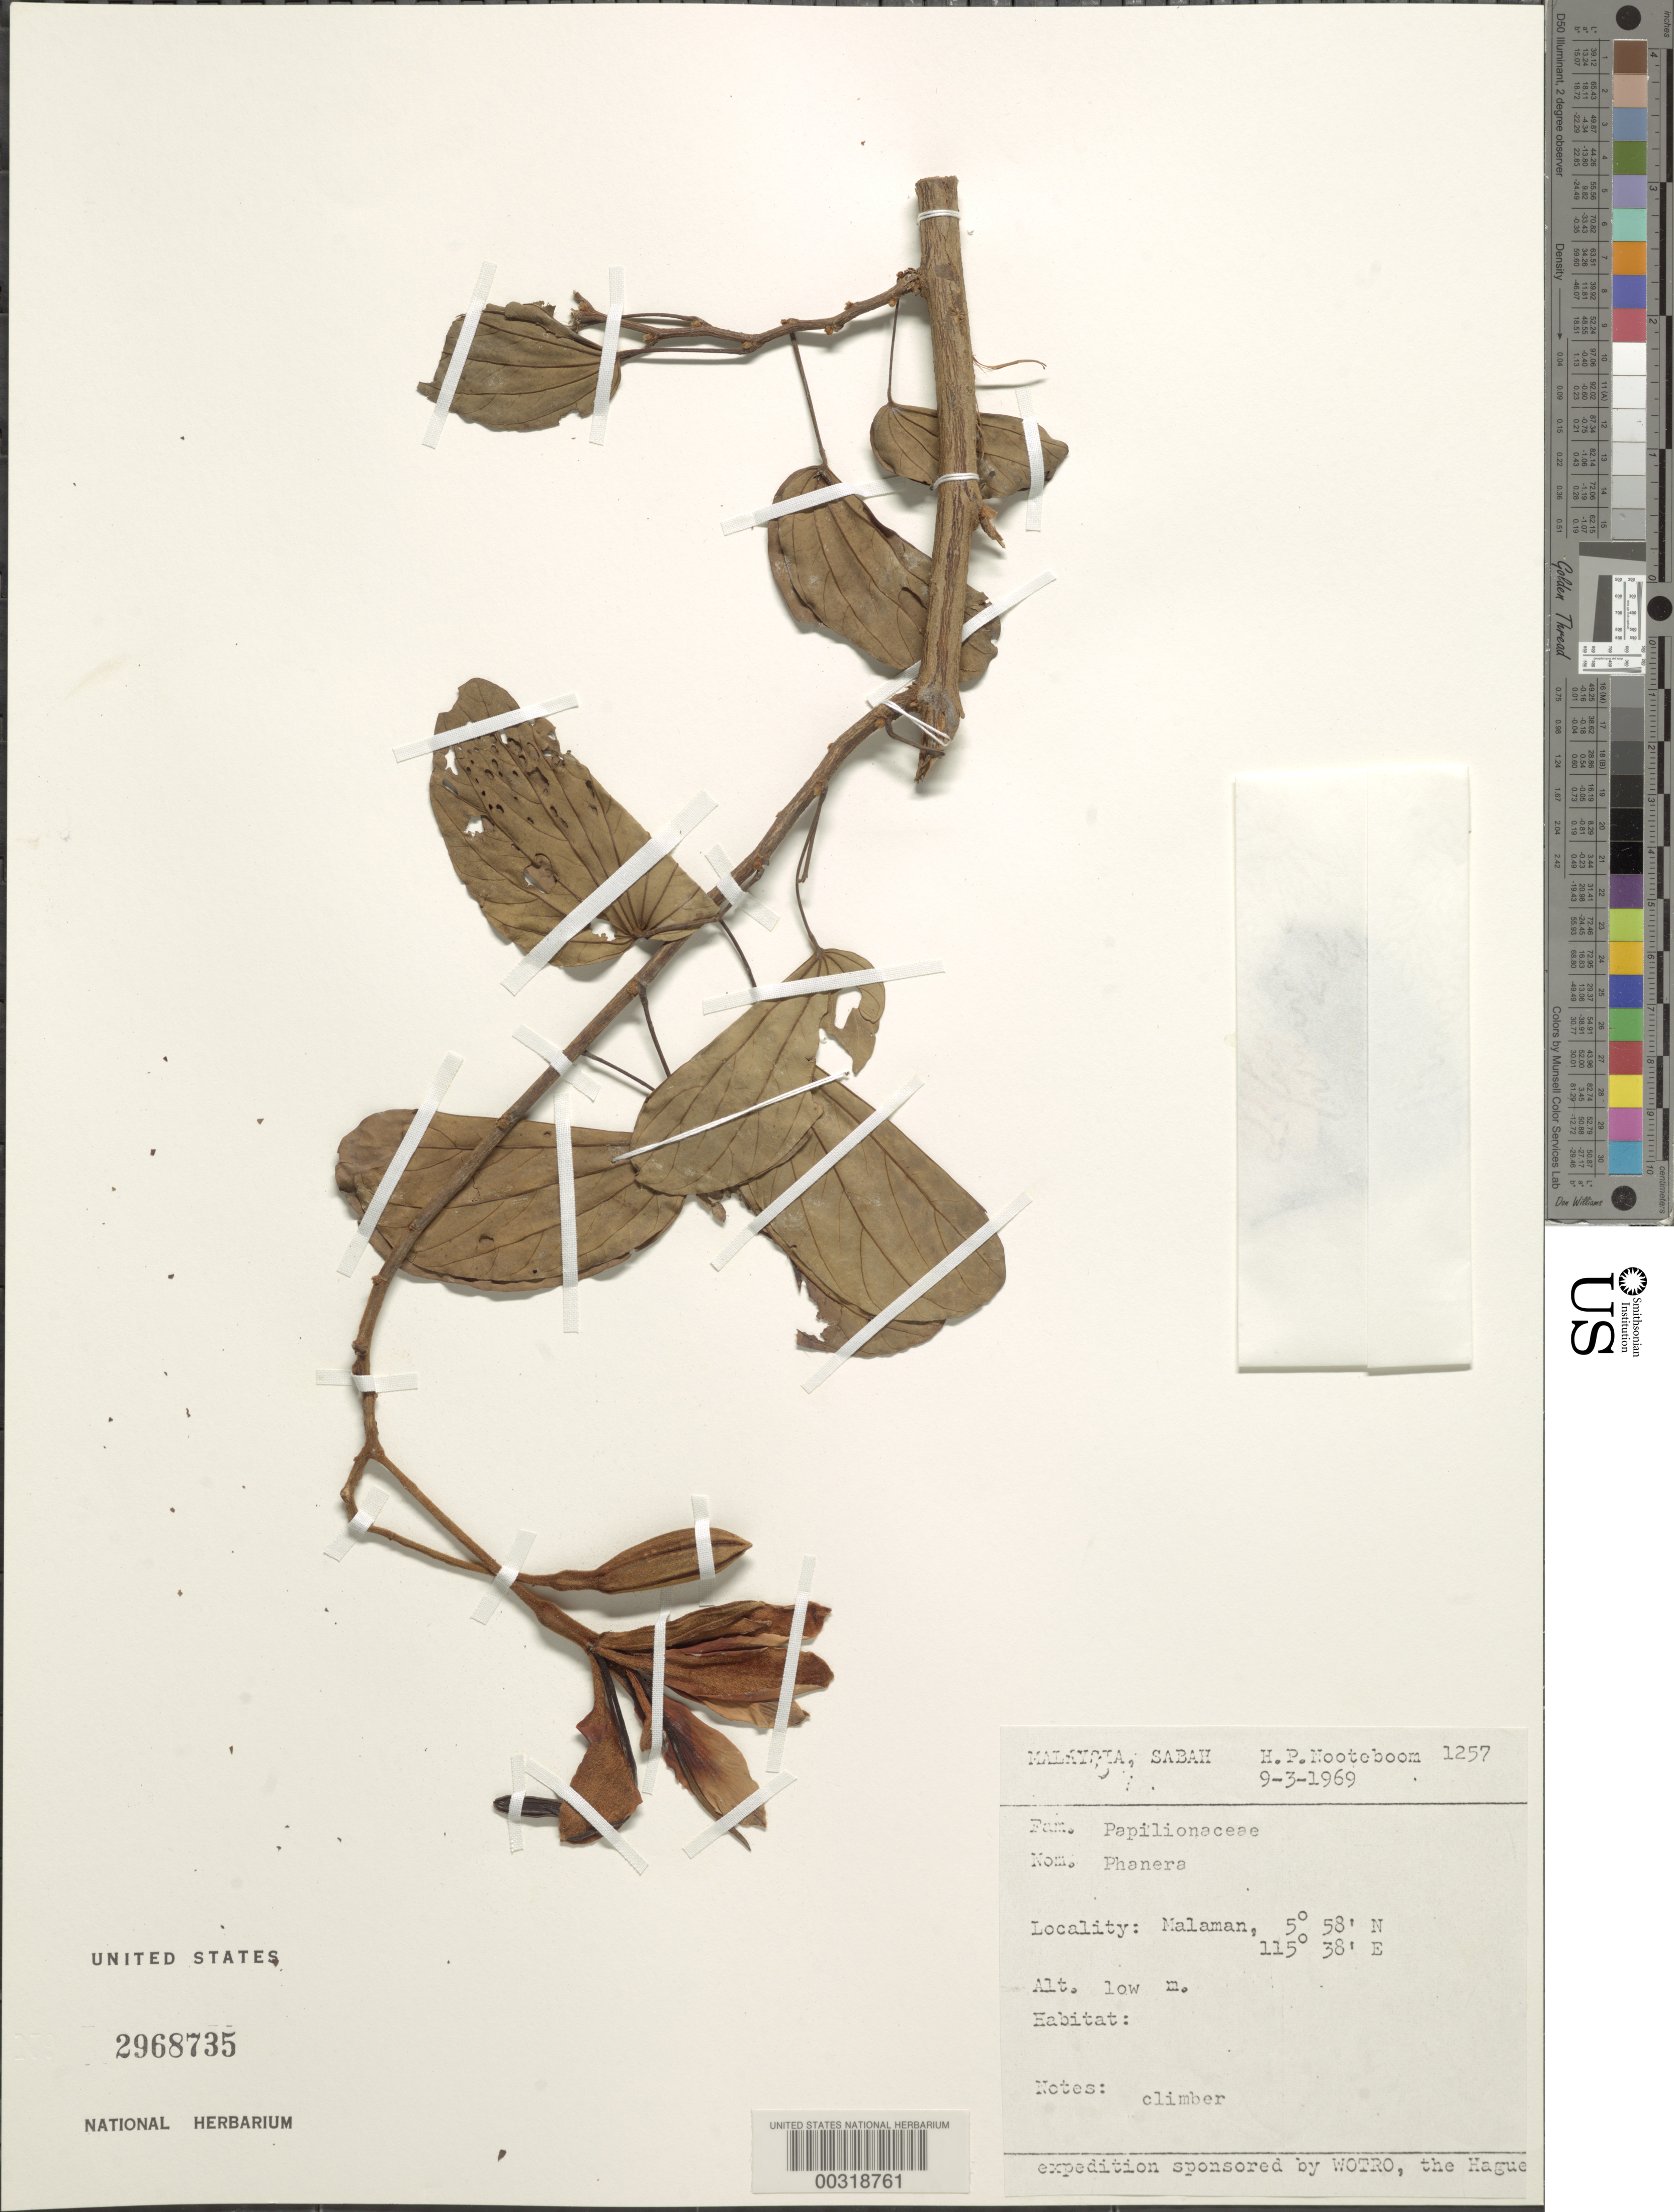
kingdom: Plantae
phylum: Tracheophyta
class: Magnoliopsida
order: Fabales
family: Fabaceae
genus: Phanera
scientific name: Phanera sp.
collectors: H. P. Nooteboom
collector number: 1257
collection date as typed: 09 Mar 1969 or 03 Sep 1969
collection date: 1969-03-09 or 1969-09-03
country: Malaysia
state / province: Sabah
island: Borneo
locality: Malaman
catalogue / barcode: US 2968735